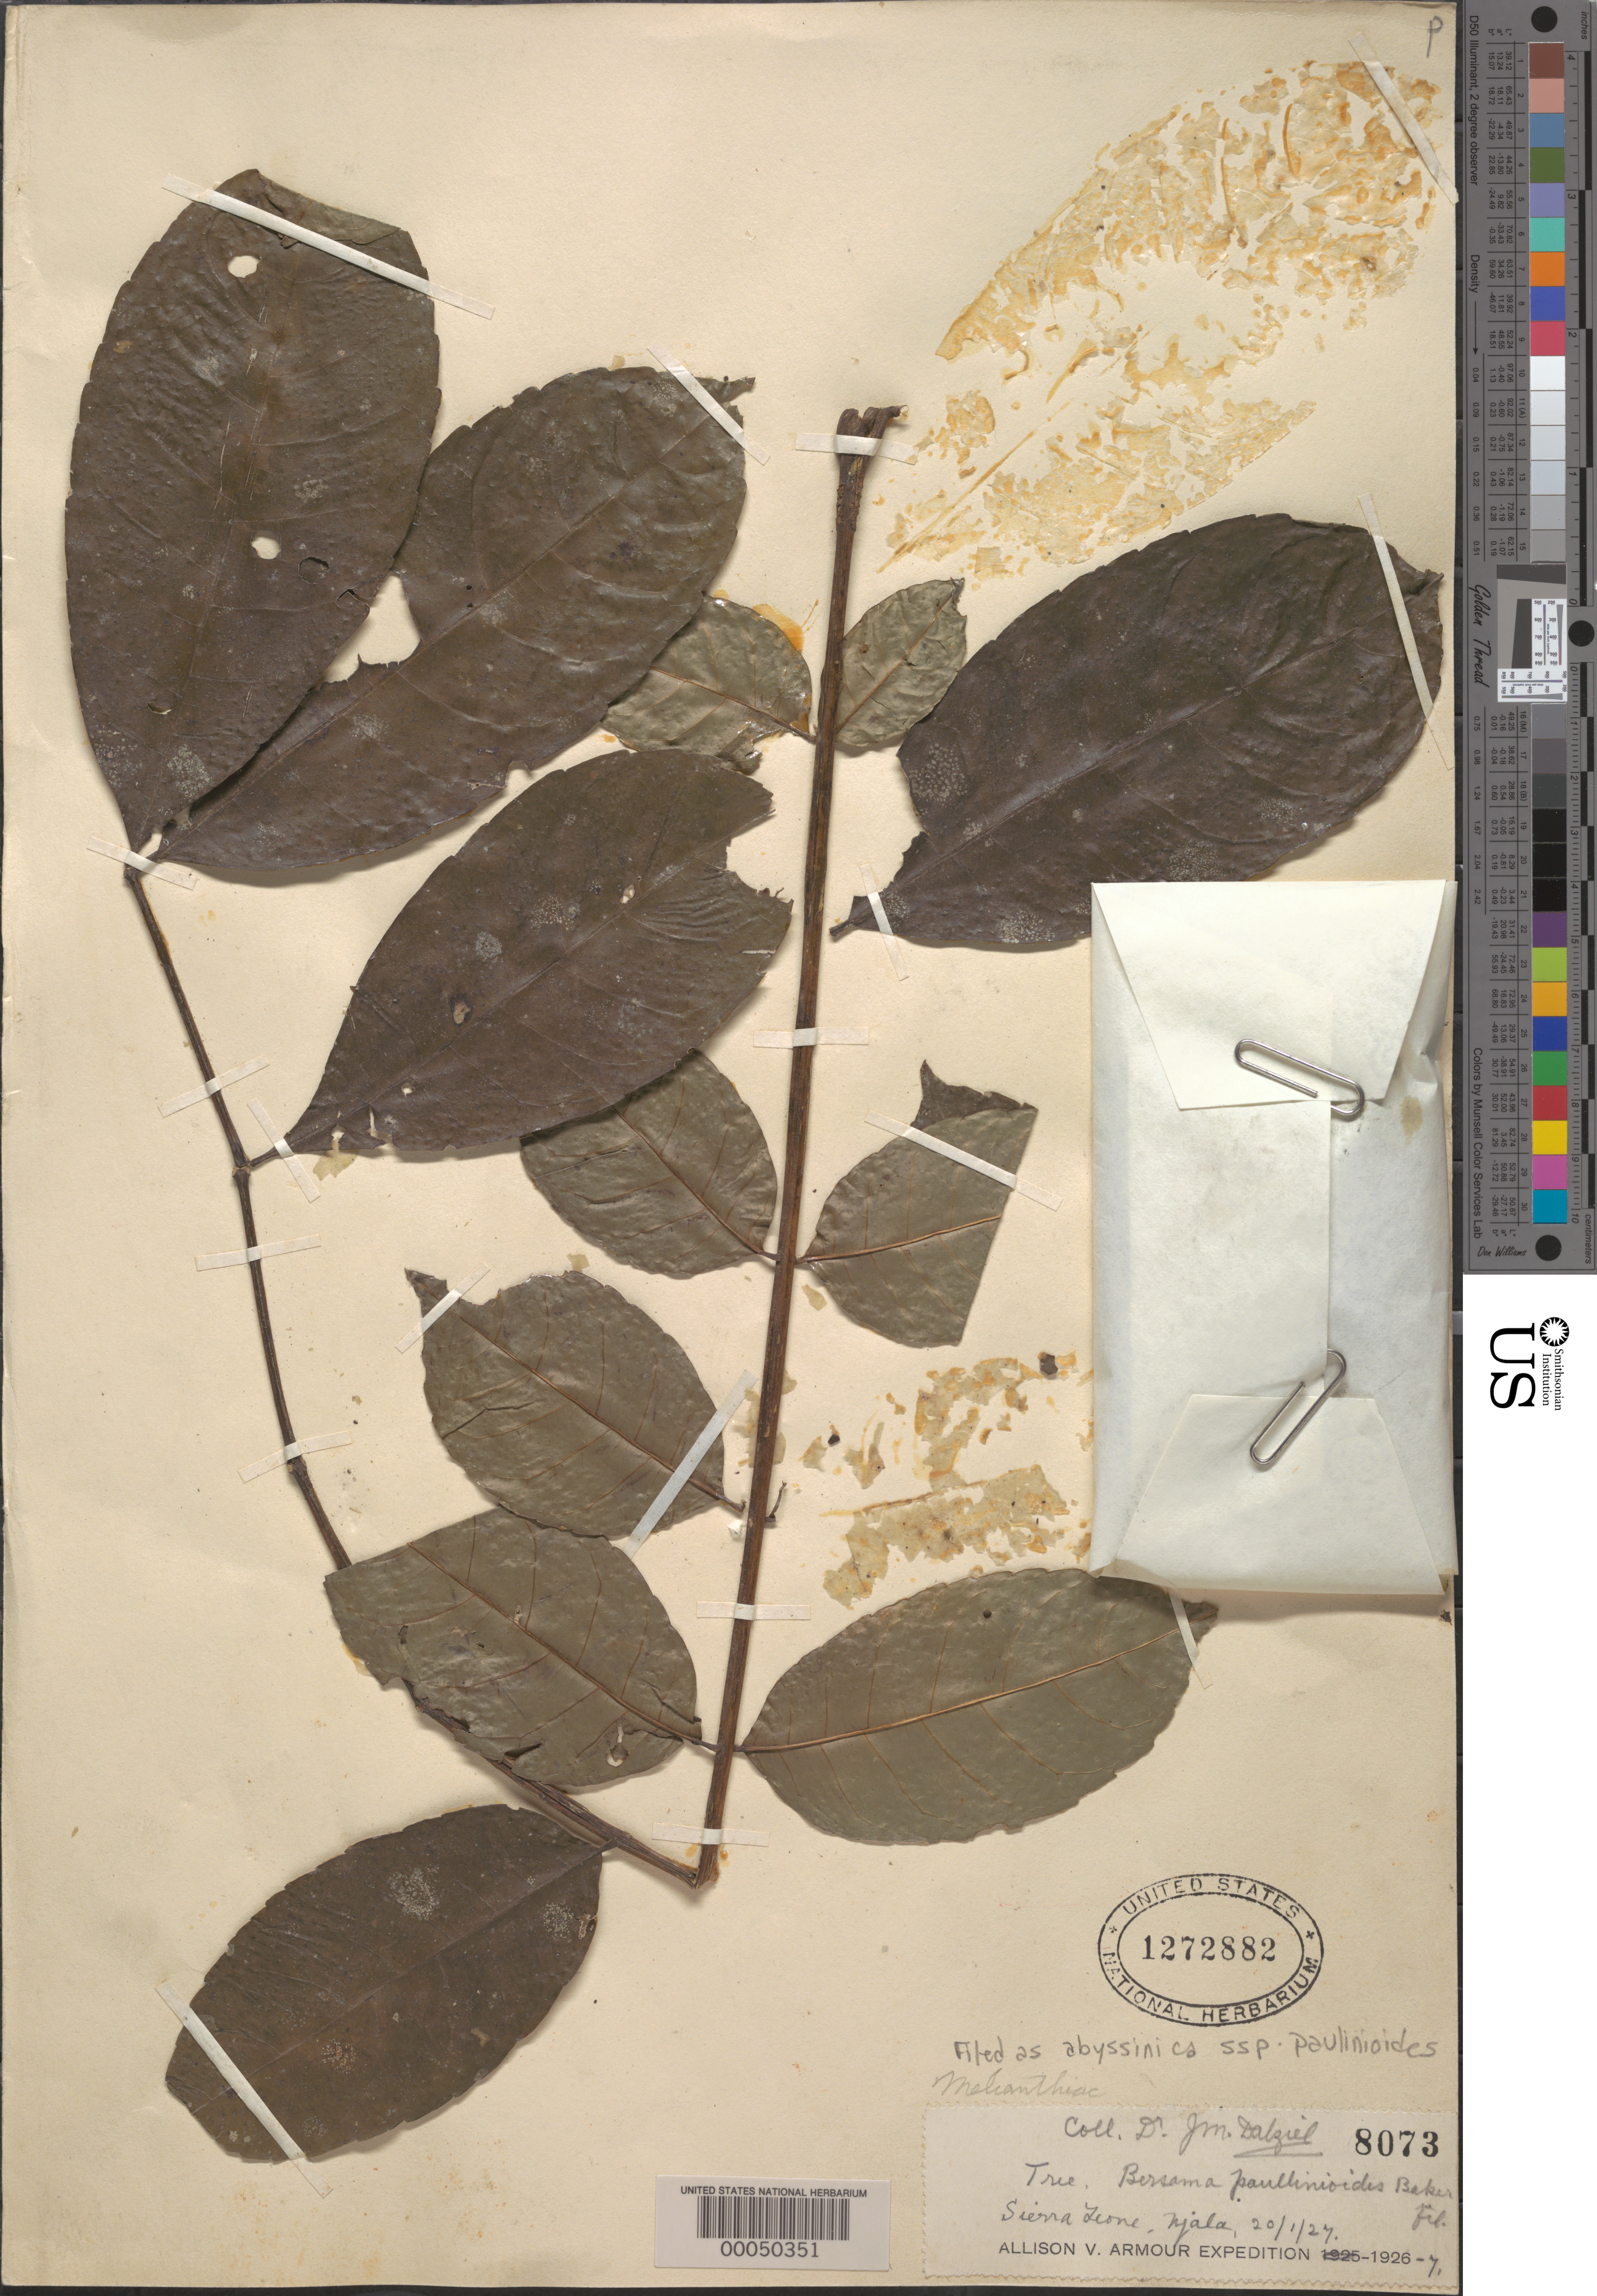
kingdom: Plantae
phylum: Tracheophyta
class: Magnoliopsida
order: Geraniales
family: Melianthaceae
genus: Bersama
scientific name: Bersama abyssinica subsp. paullinioides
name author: (Planch.) Verdc.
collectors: Allison V. Armour Expedition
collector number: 8073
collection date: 1927-01-20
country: Sierra Leone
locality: Njala.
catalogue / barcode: US 1272882